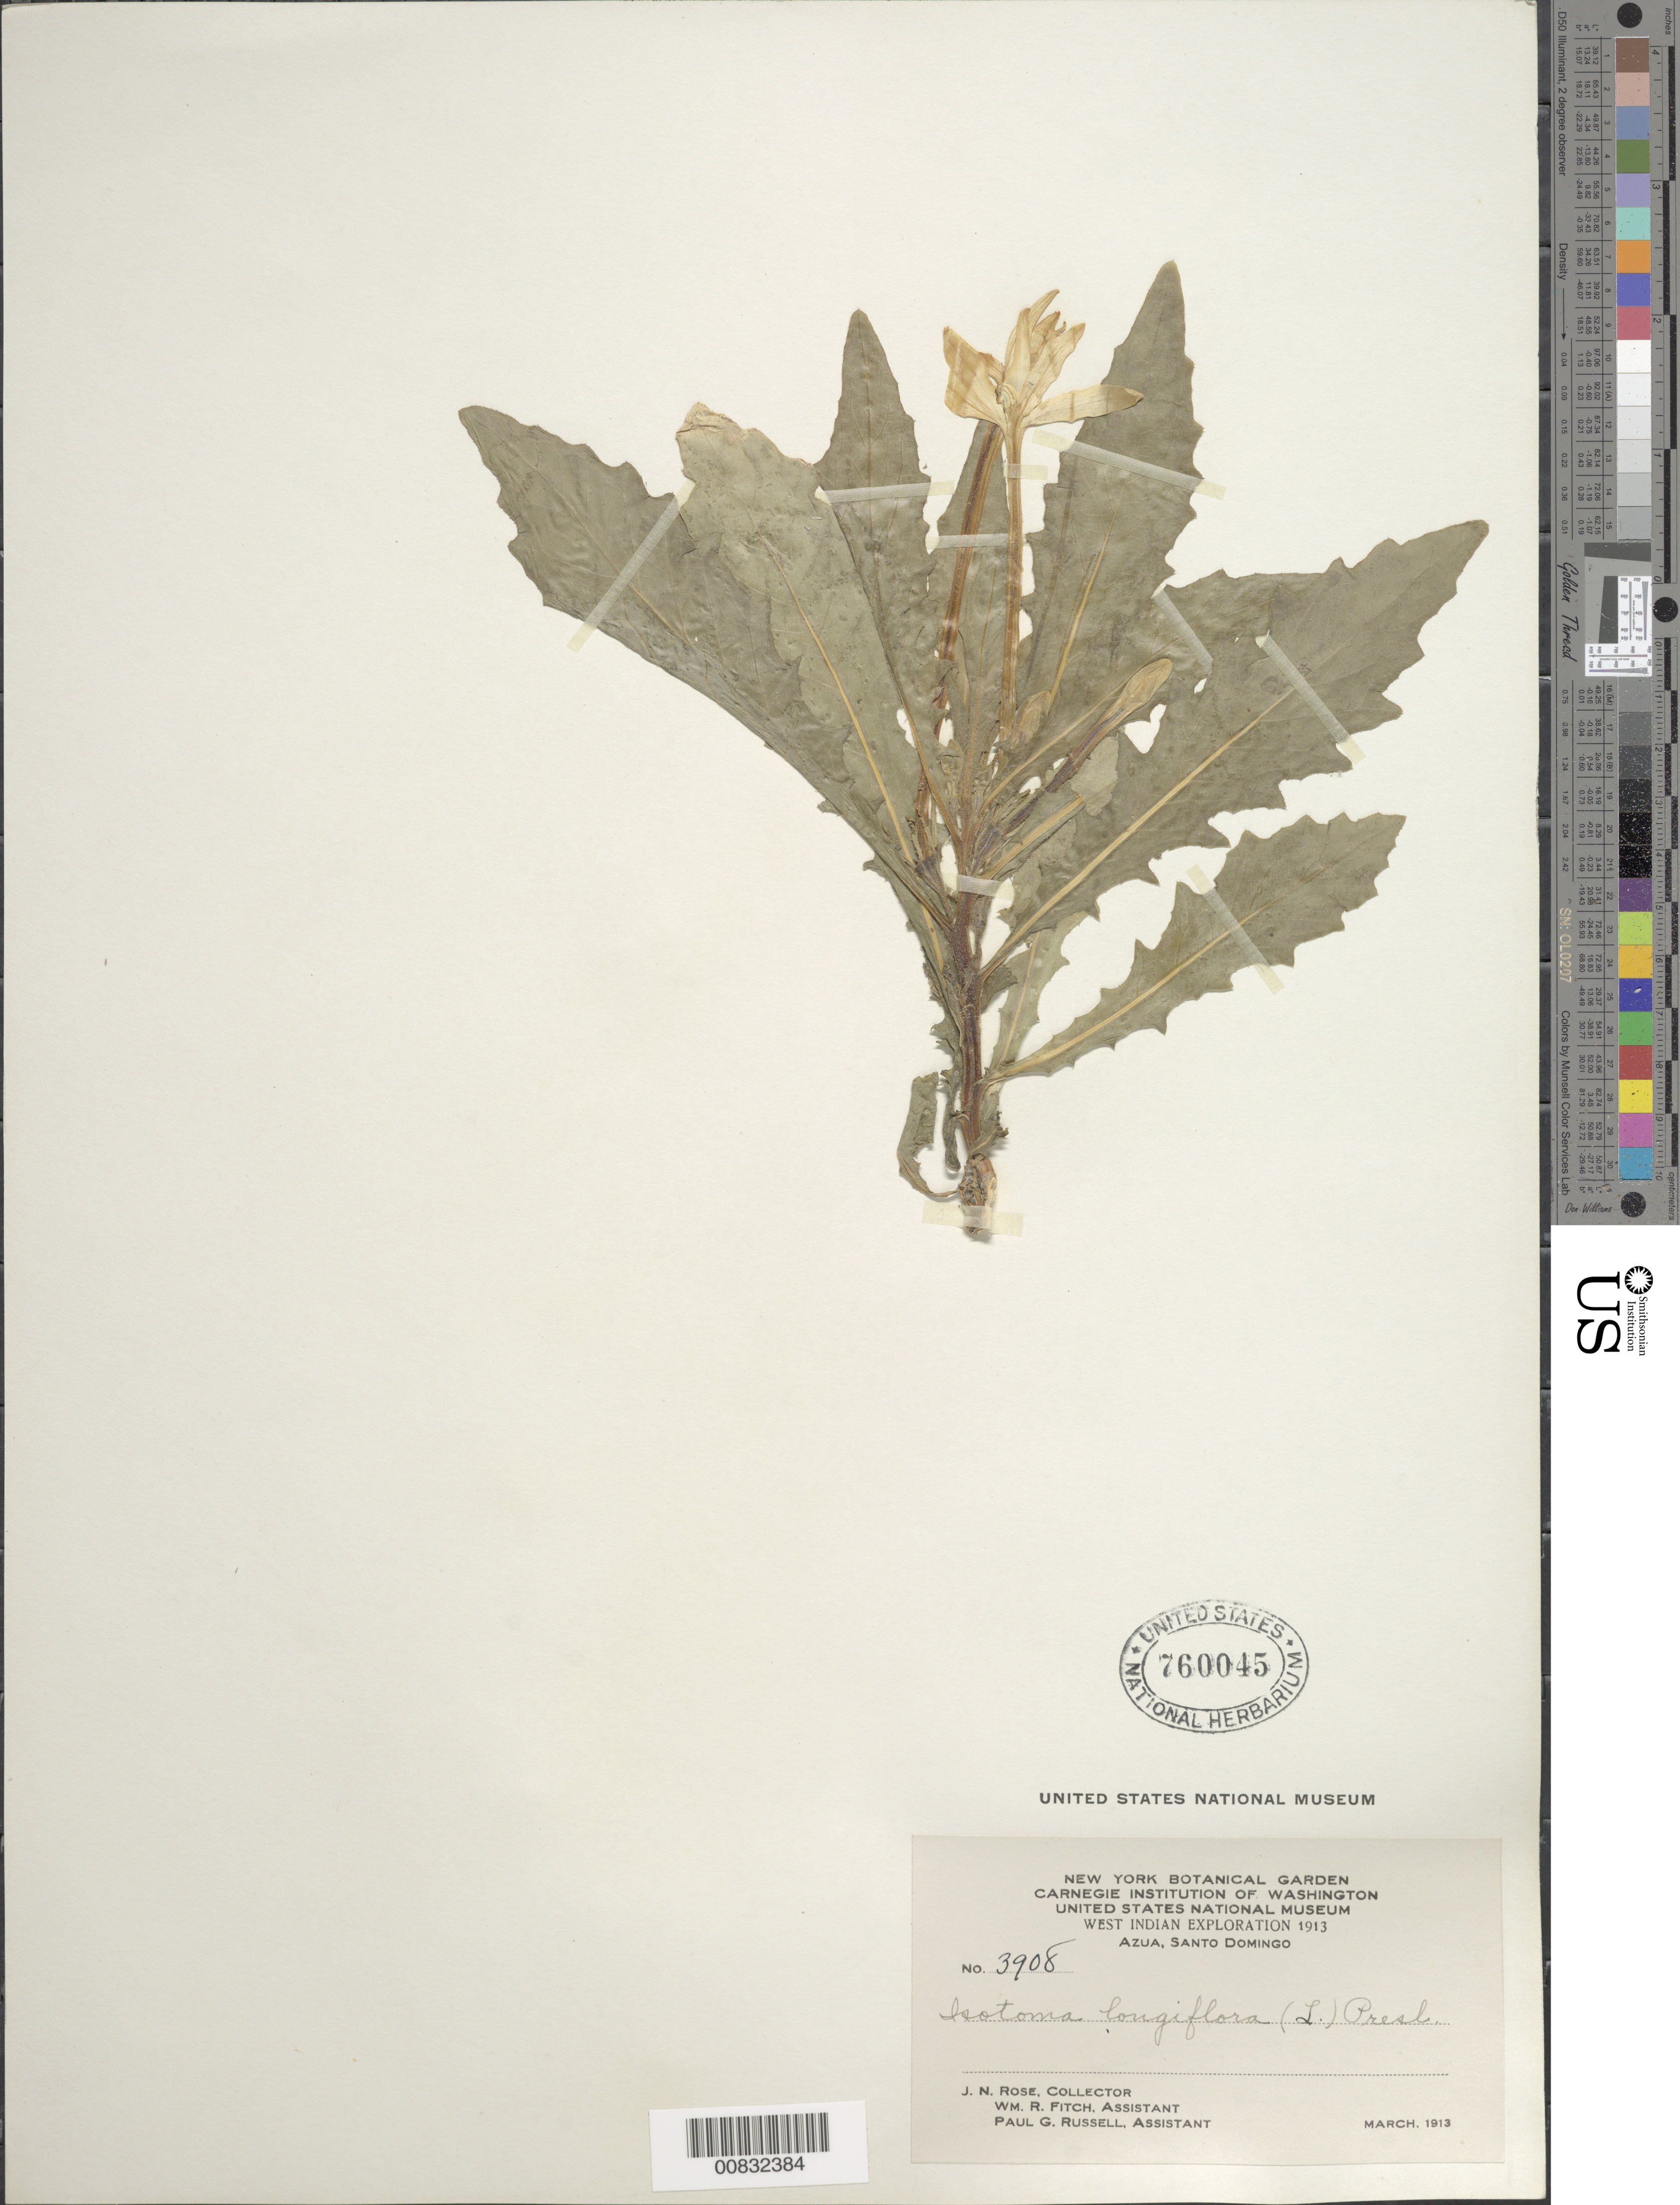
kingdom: Plantae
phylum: Tracheophyta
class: Magnoliopsida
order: Asterales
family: Campanulaceae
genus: Isotoma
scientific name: Isotoma longiflora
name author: (L.) C. Presl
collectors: J. N. Rose, W. R. Fitch & P. G. Russell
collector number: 3908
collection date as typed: Mar 1913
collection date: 1913-03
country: Dominican Republic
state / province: Azua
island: Hispaniola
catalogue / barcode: US 760045